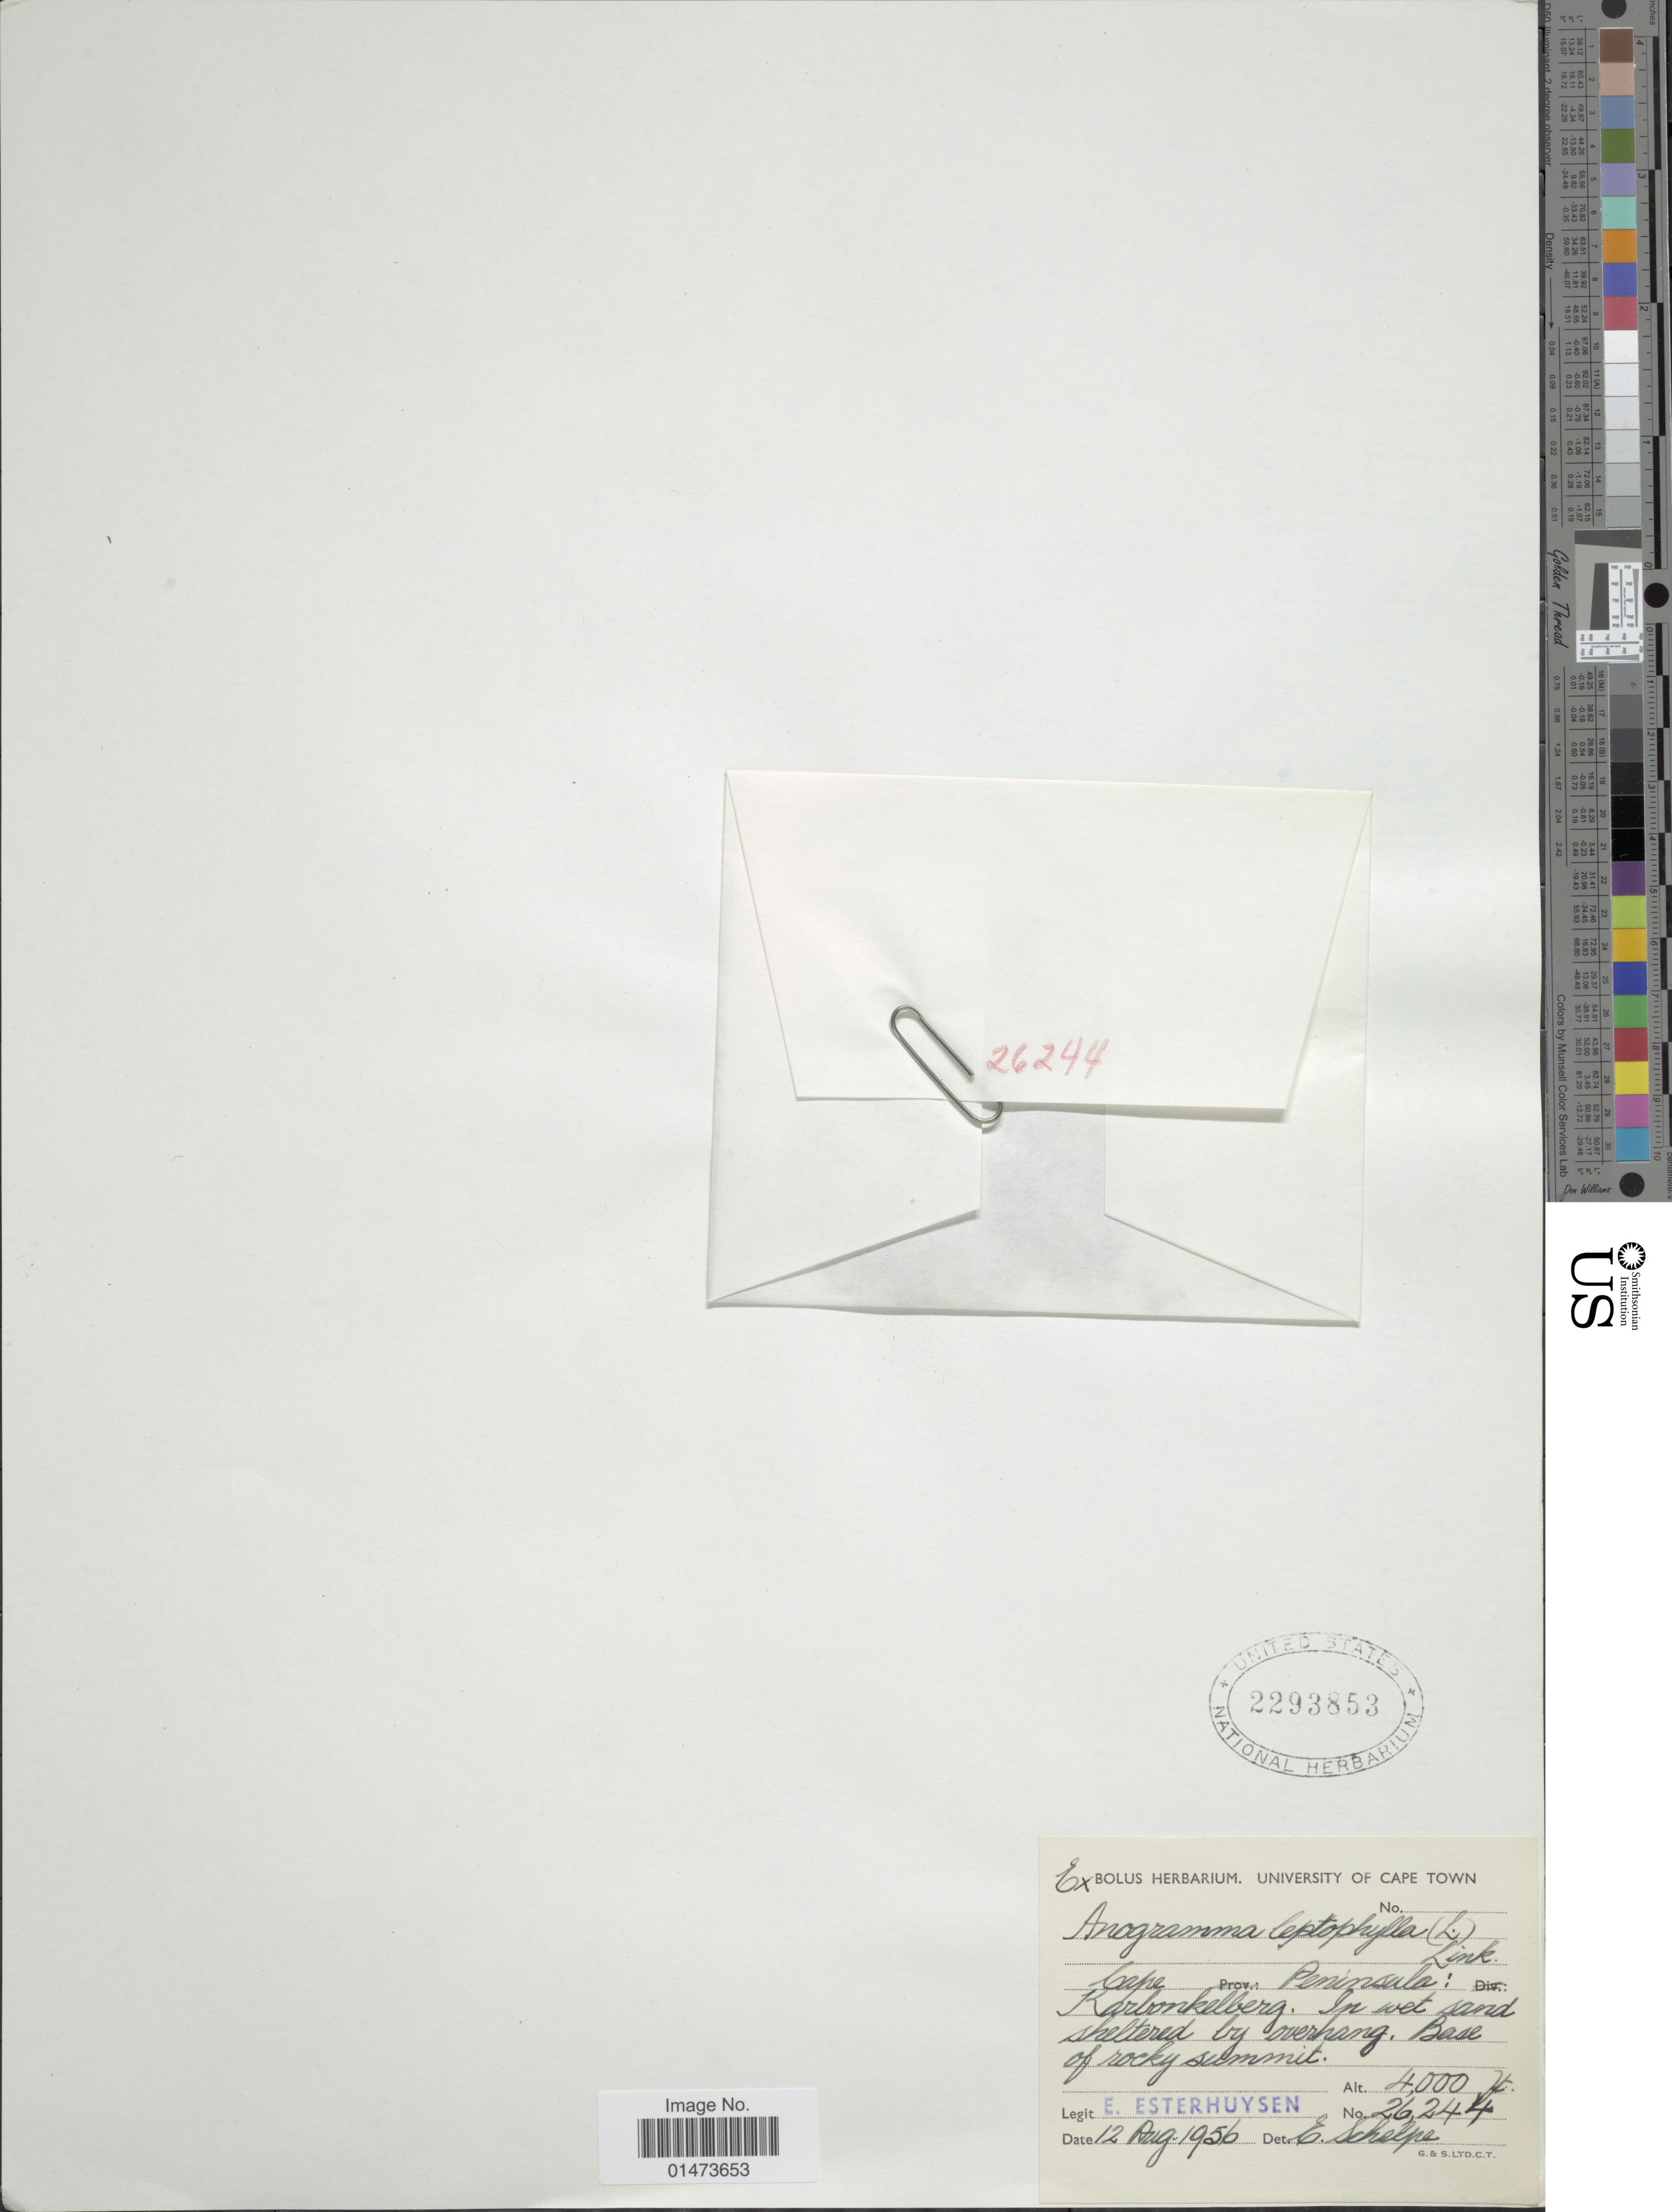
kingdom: Plantae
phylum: Tracheophyta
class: Polypodiopsida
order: Polypodiales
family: Pteridaceae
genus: Anogramma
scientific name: Anogramma leptophylla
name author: (L.) Link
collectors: E. E. Esterhuysen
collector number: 26244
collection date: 1956-08-12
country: South Africa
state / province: Western Cape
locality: Cape Peninsula; karbonkelberg.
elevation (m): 1219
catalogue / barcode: US 2293853